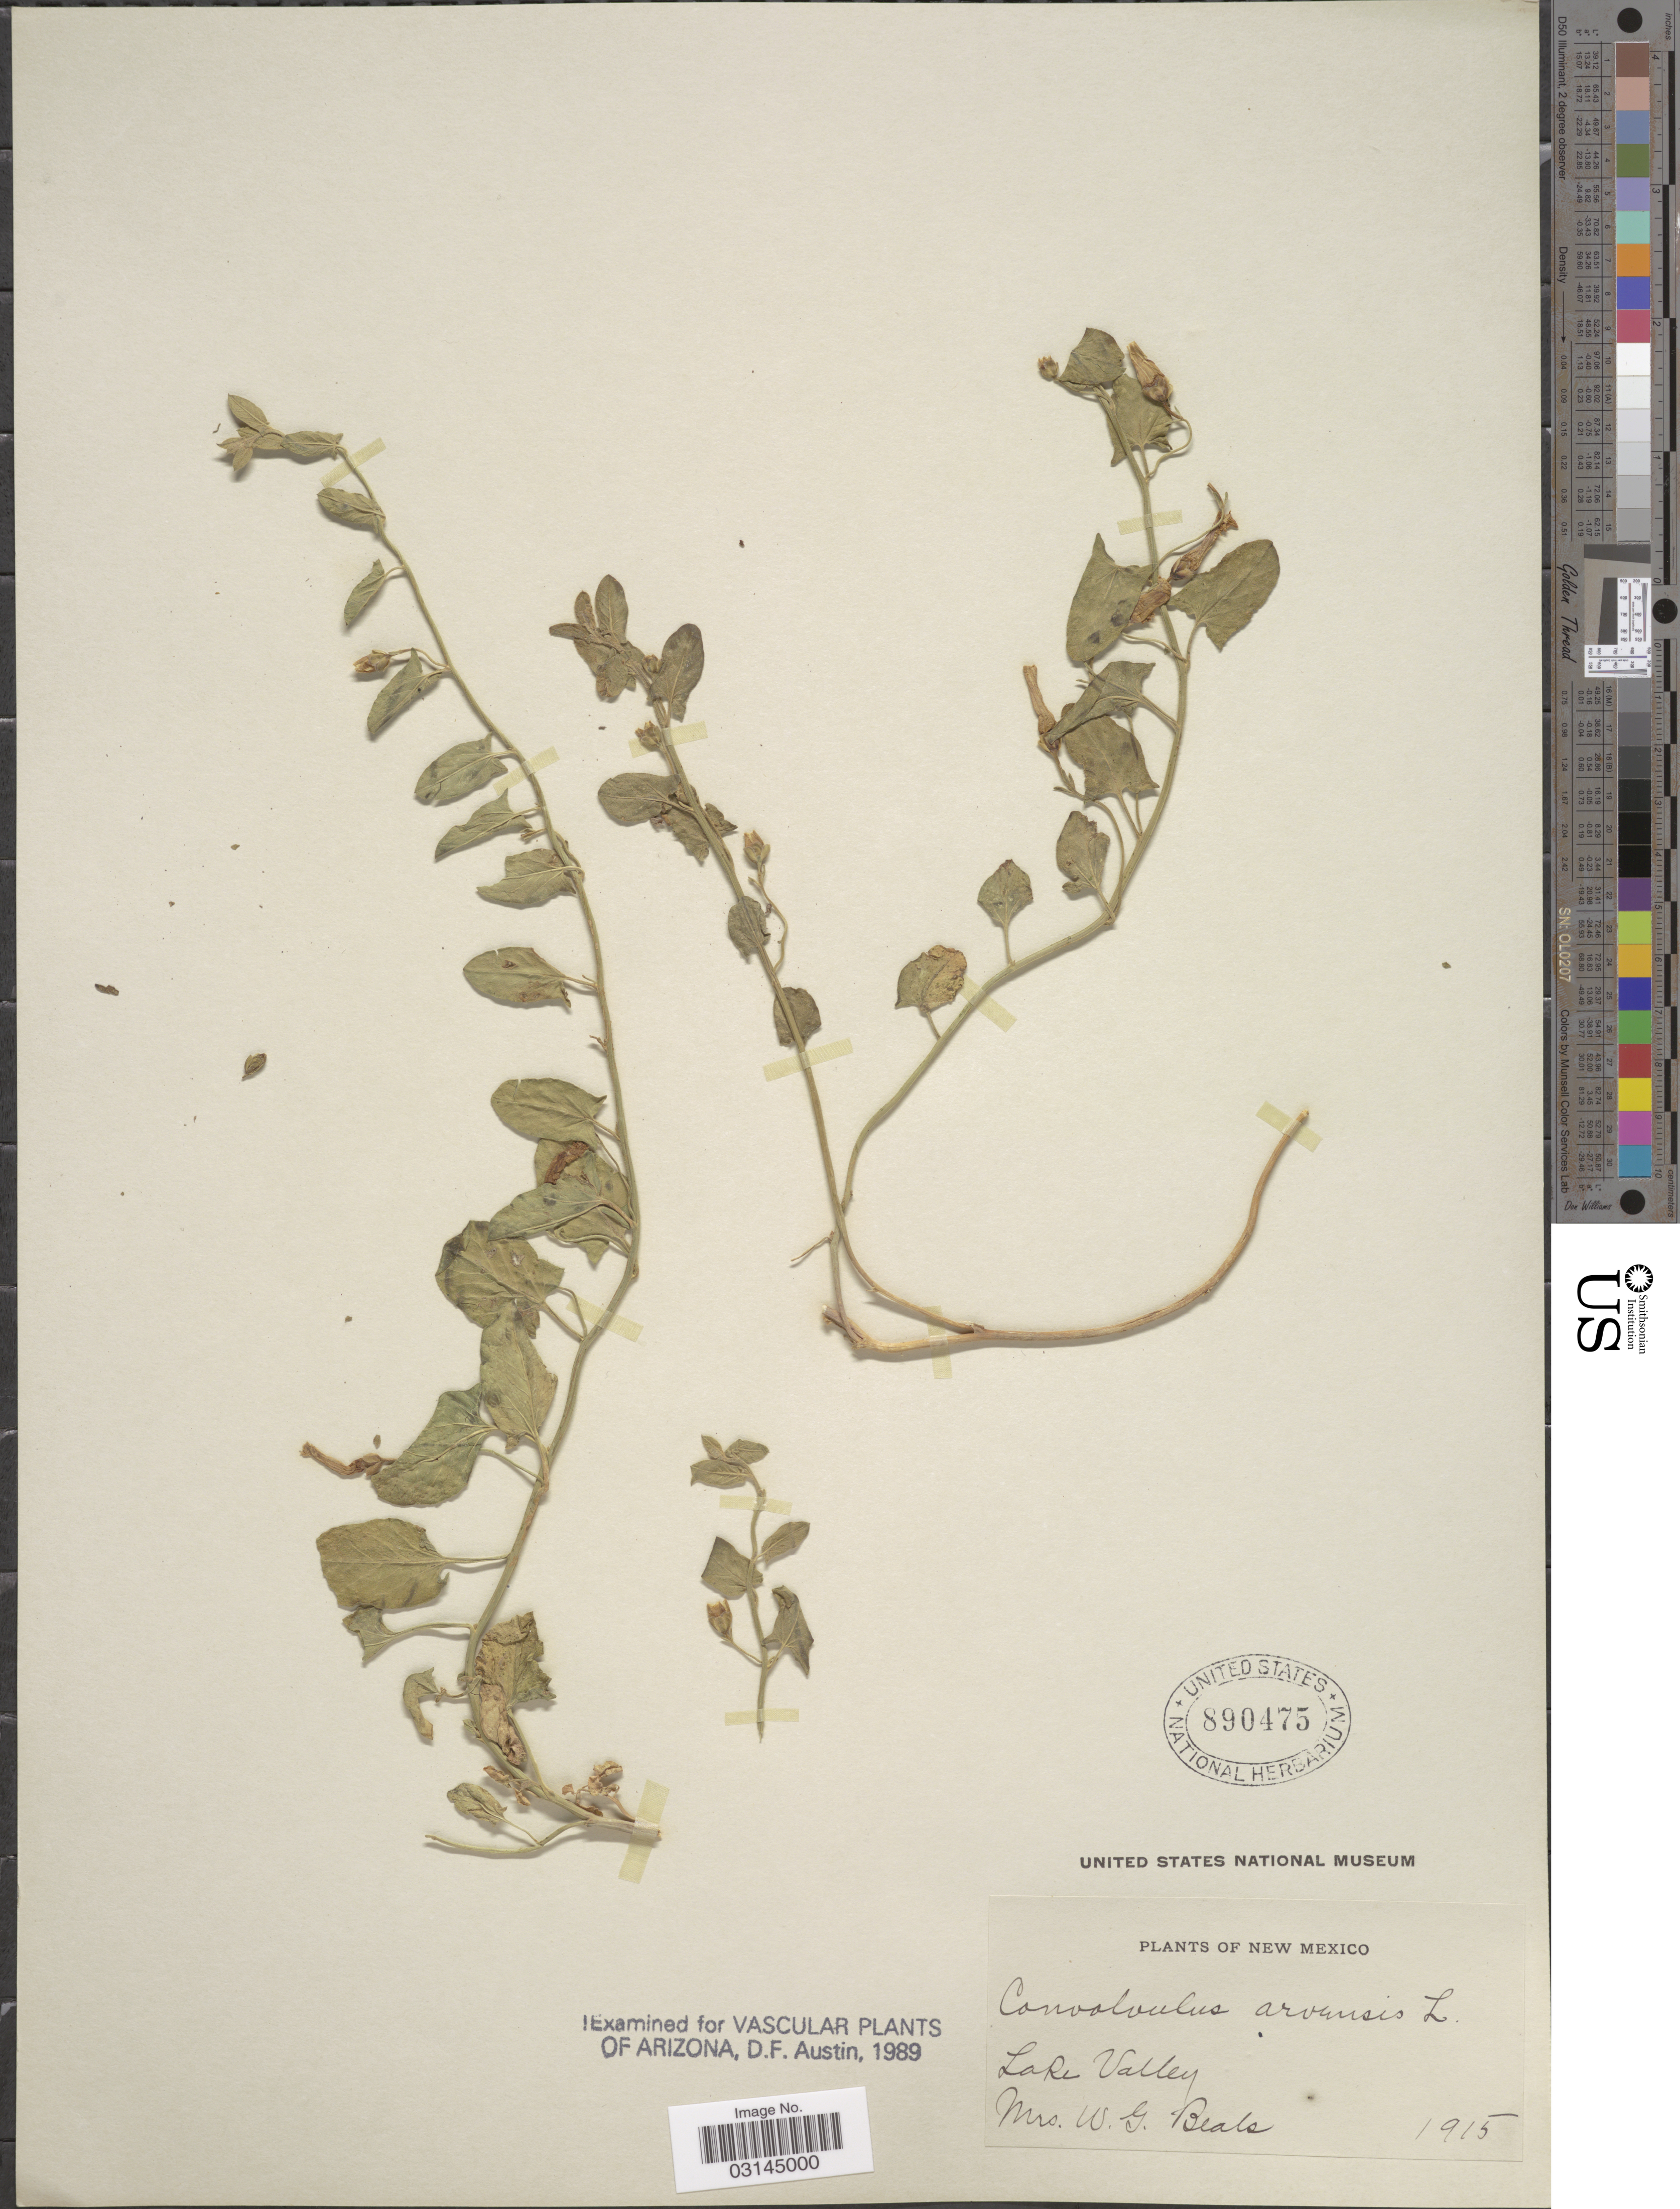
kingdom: Plantae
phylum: Tracheophyta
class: Magnoliopsida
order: Solanales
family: Convolvulaceae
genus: Convolvulus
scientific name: Convolvulus arvensis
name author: L.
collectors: Mrs. W. G. Beals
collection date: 1915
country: United States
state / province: New Mexico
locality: Lake Valley.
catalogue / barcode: US 890475